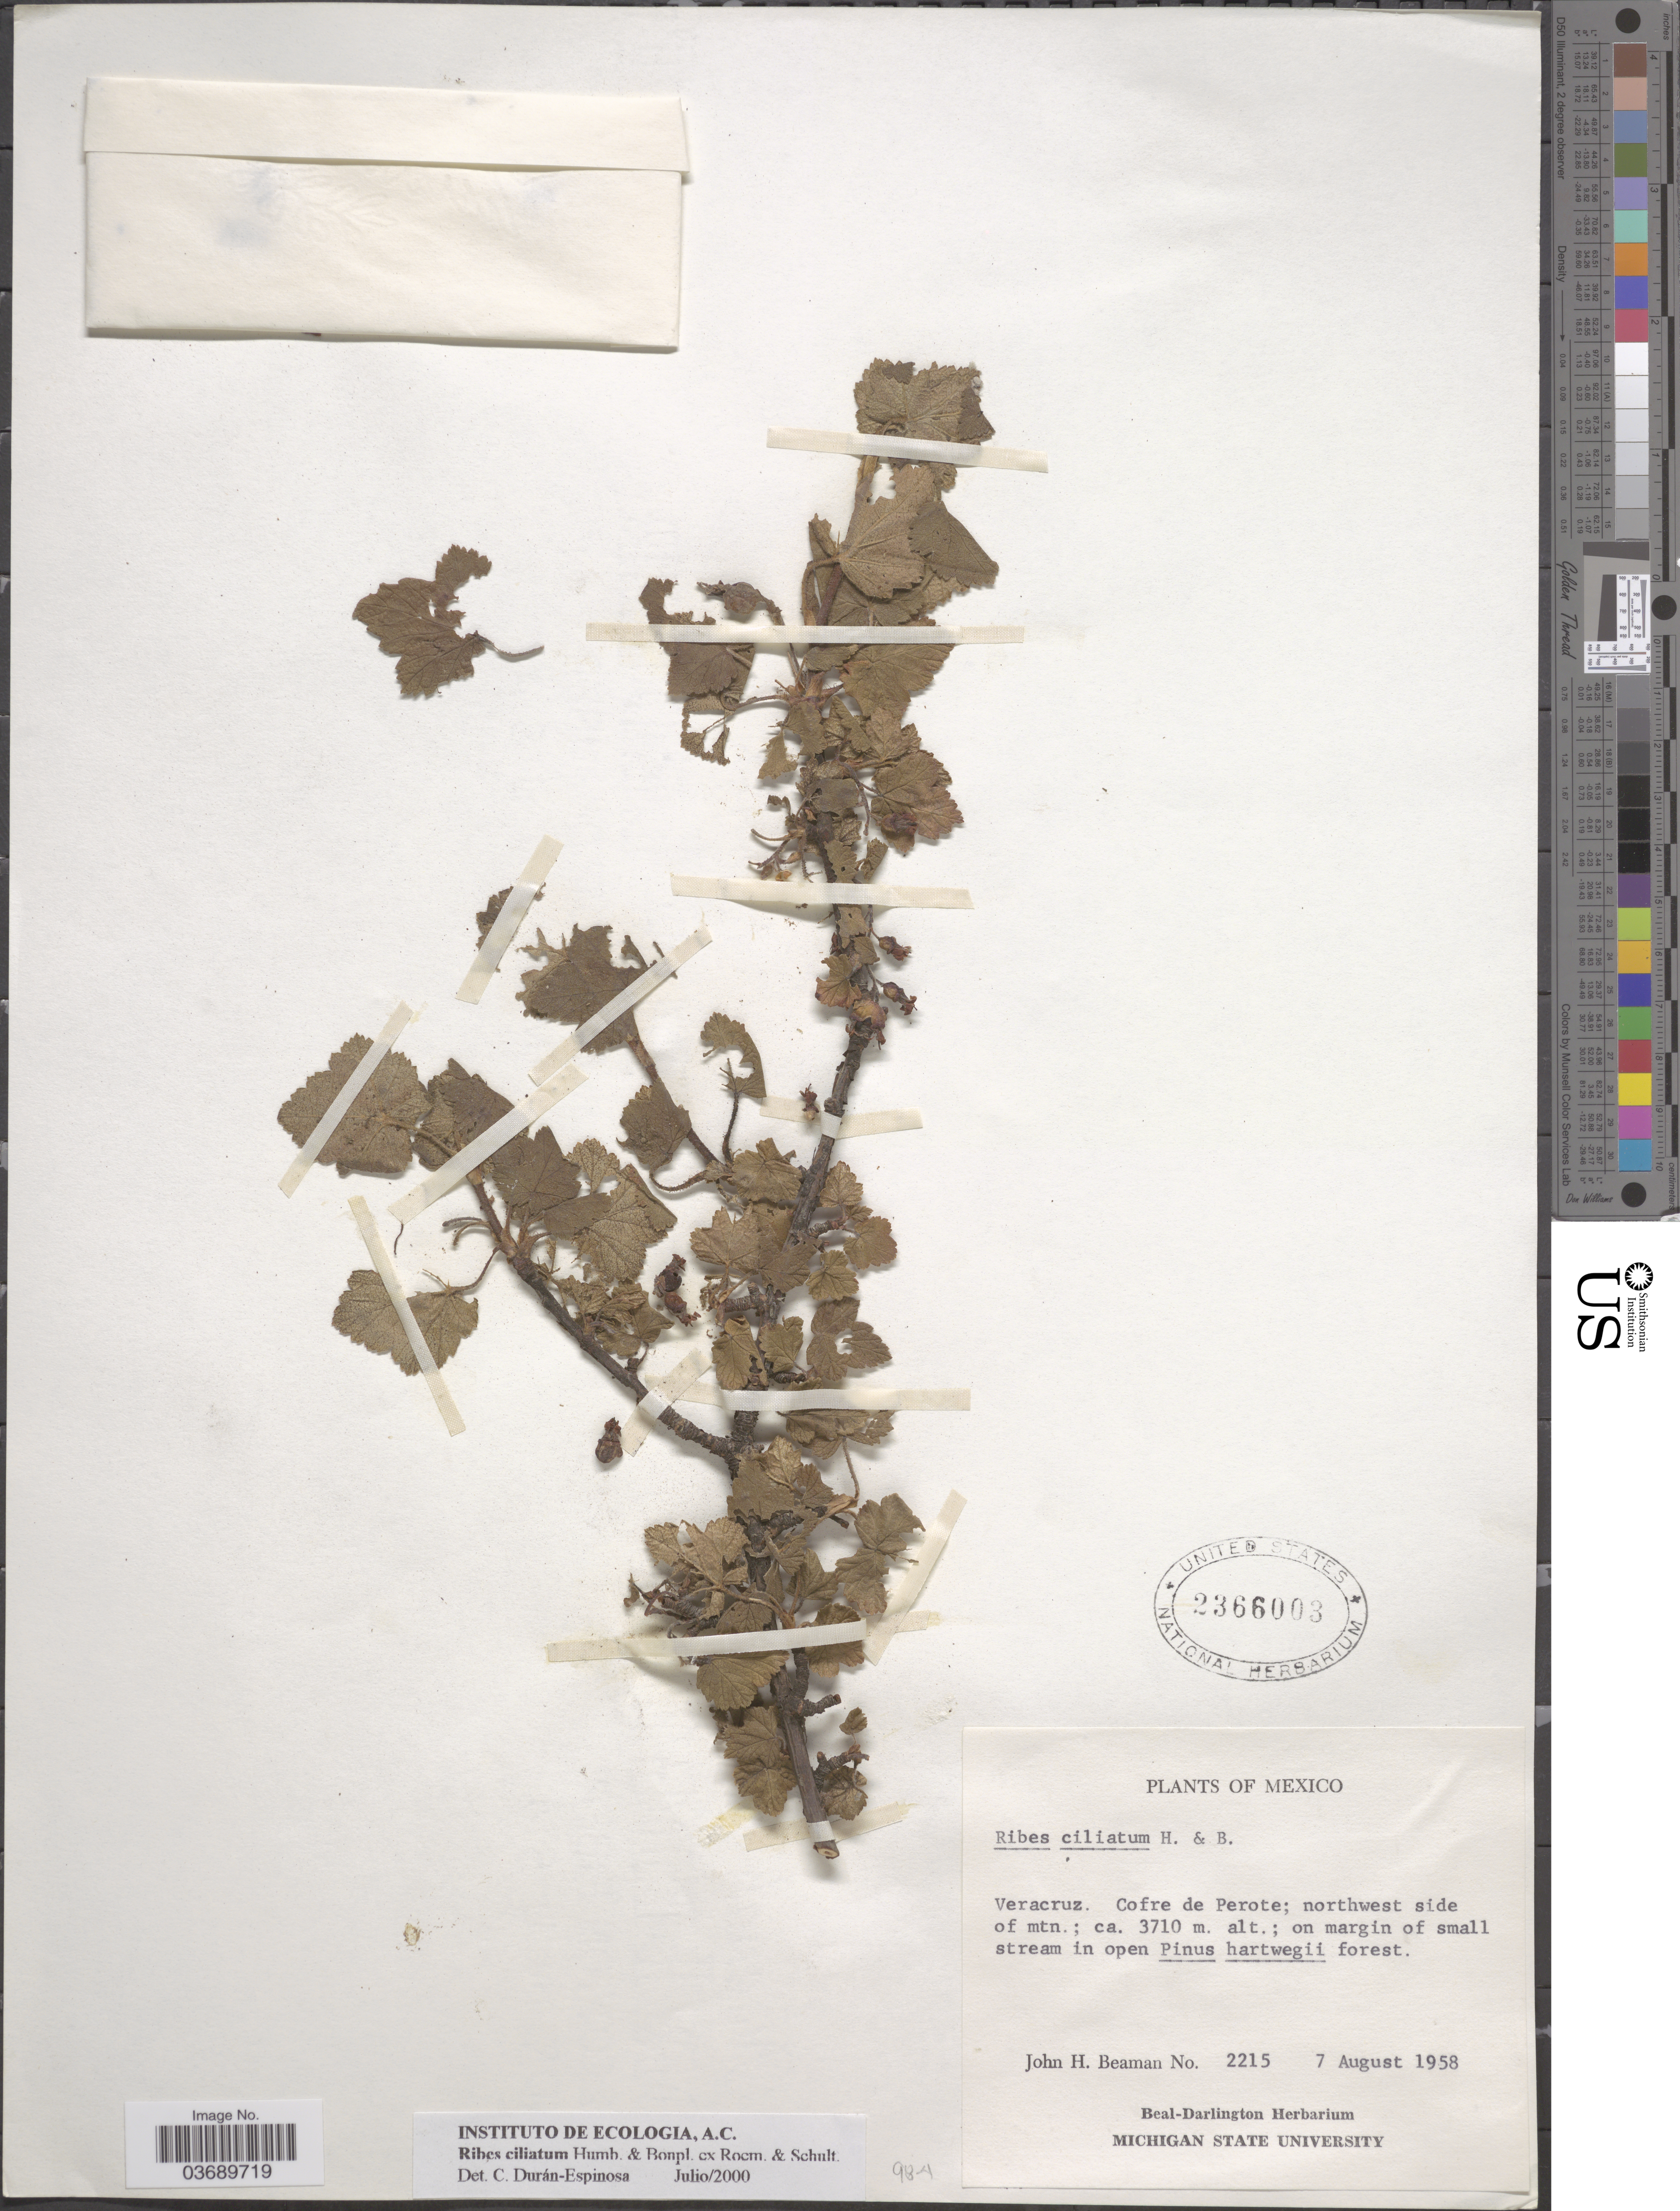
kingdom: Plantae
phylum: Tracheophyta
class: Magnoliopsida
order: Saxifragales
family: Grossulariaceae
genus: Ribes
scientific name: Ribes ciliatum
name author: Humb. & Bonpl. ex Roem. & Schult.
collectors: J. H. Beaman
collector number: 2215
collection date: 1958-08-07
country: Mexico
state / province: Veracruz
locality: Veracruz. Cofre de Perote; northwest side of mtn.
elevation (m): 3710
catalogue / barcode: US 2366003